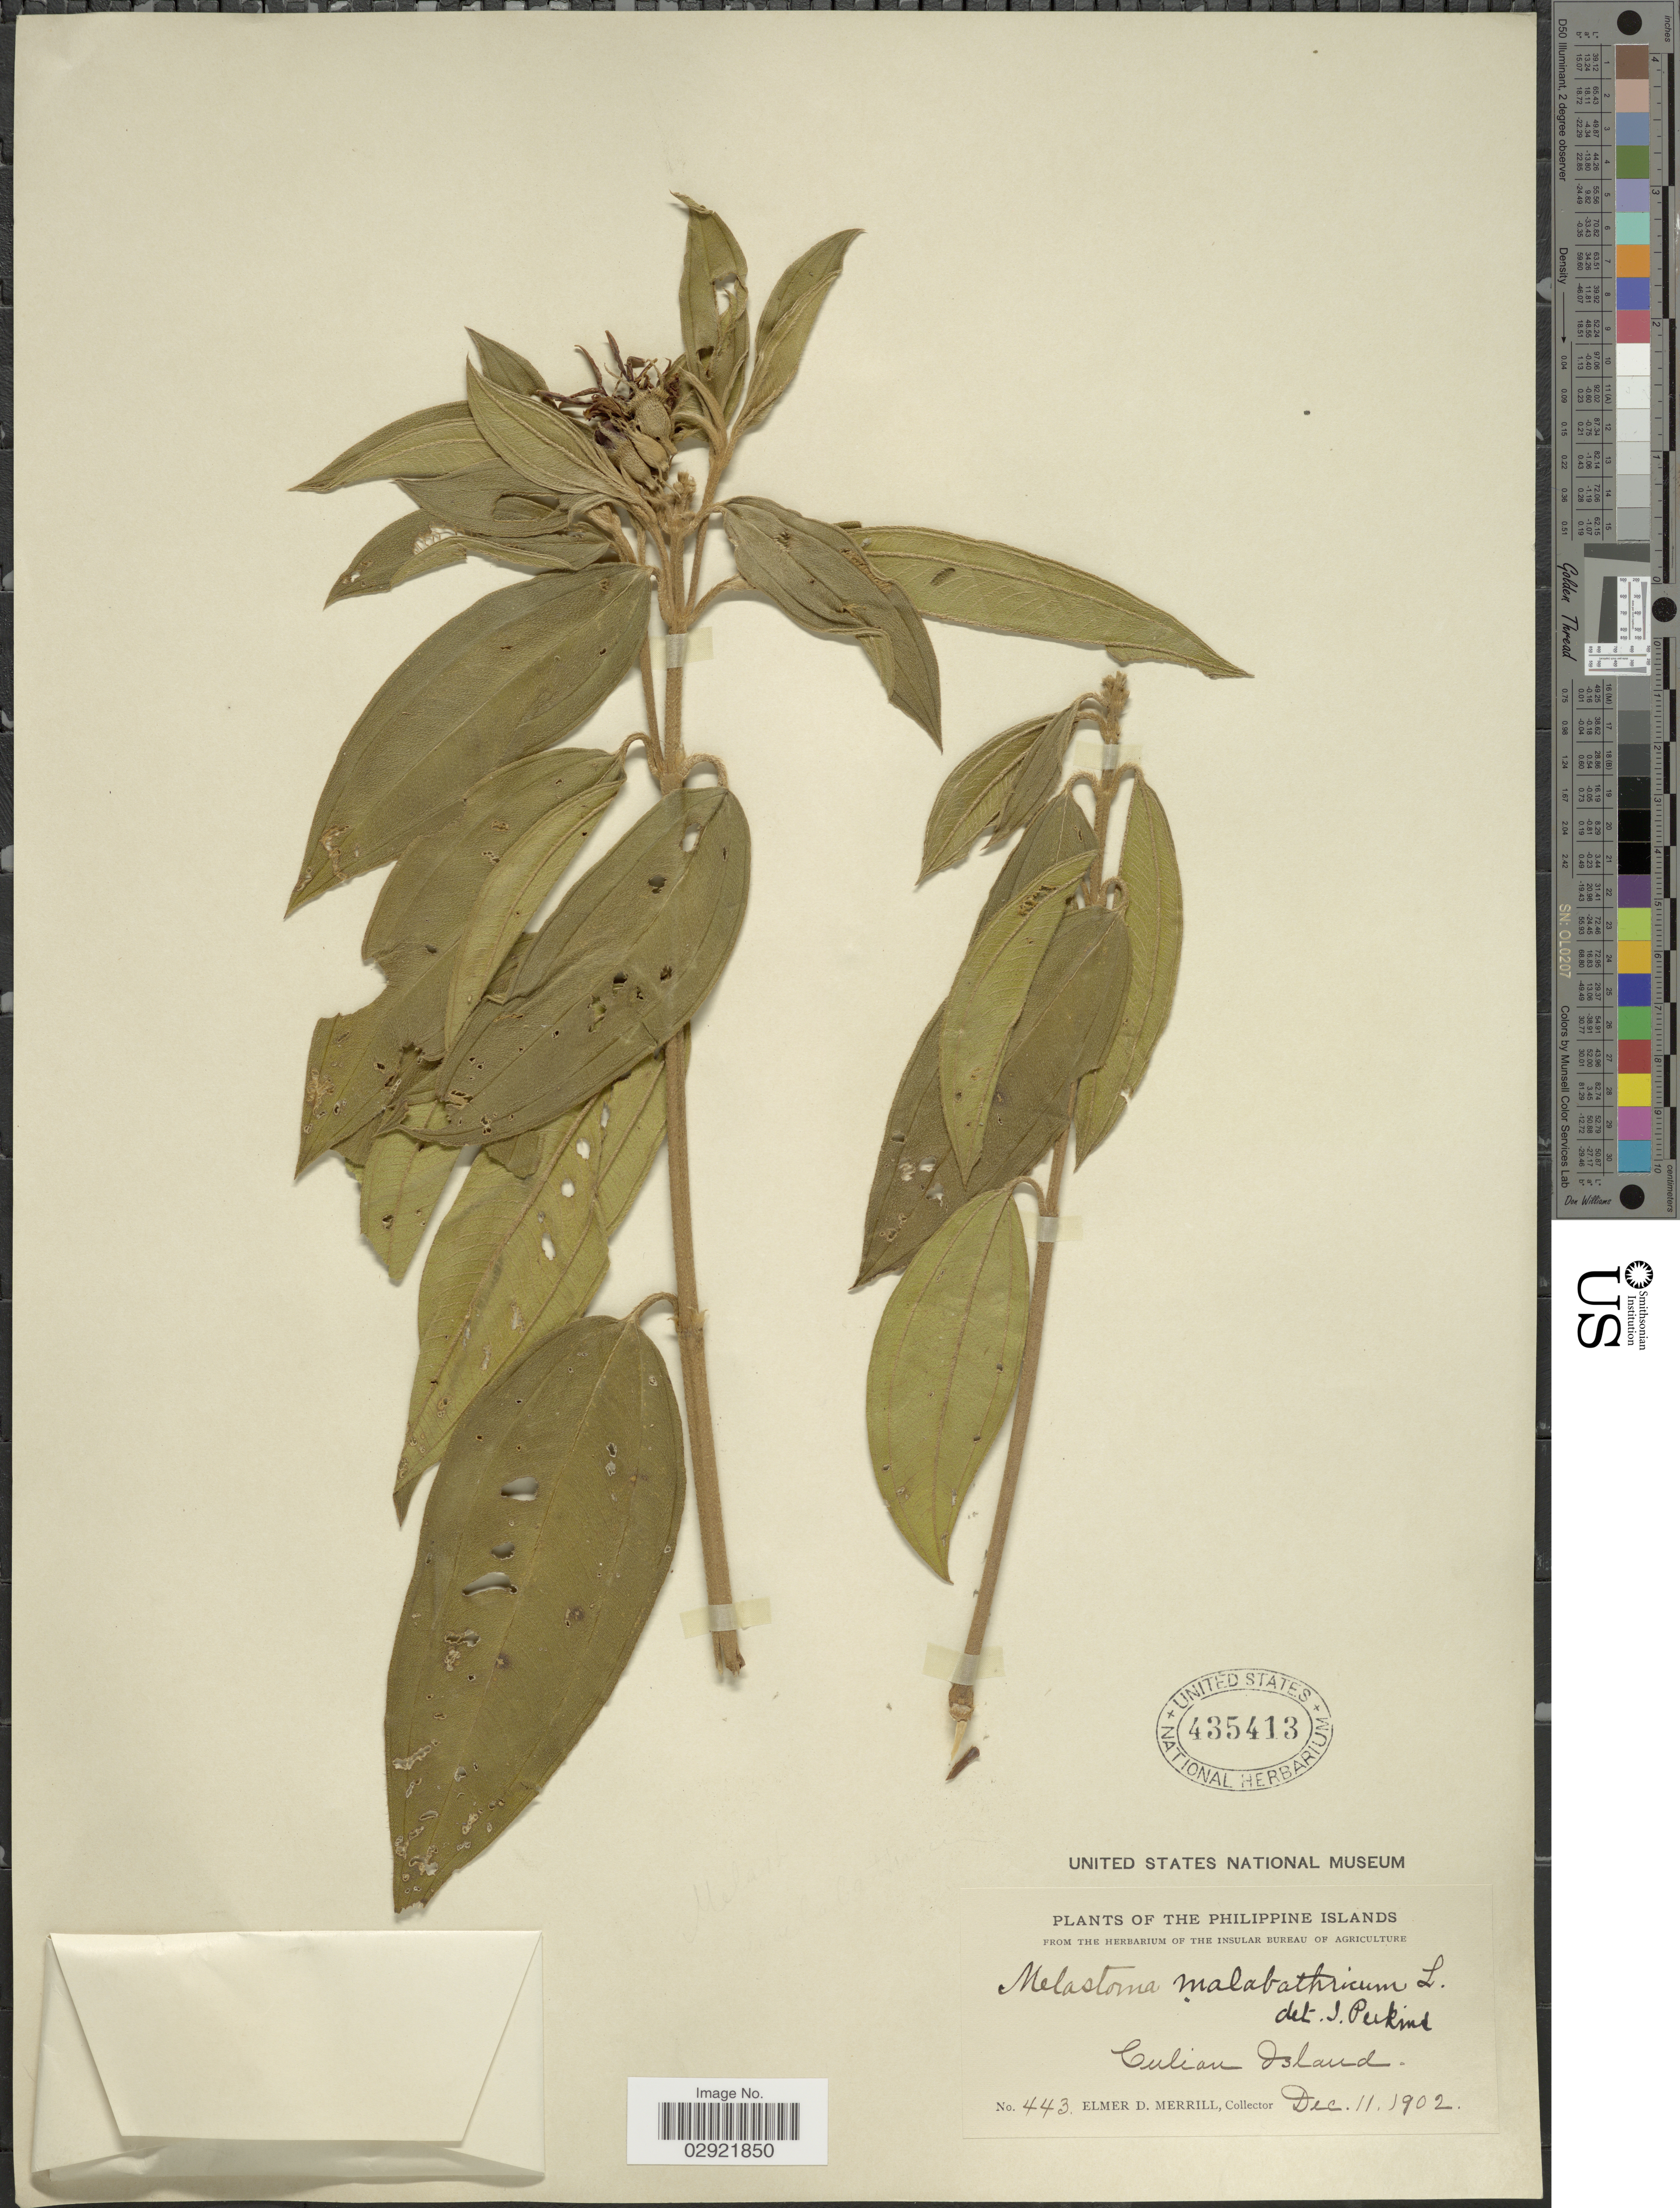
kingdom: Plantae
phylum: Tracheophyta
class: Magnoliopsida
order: Myrtales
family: Melastomataceae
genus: Melastoma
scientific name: Melastoma malabathricum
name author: L.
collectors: E. D. Merrill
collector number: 443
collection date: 1902-12-11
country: Philippines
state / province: Mimaropa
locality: Philippine Islands. Culion Island.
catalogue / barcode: US 435413